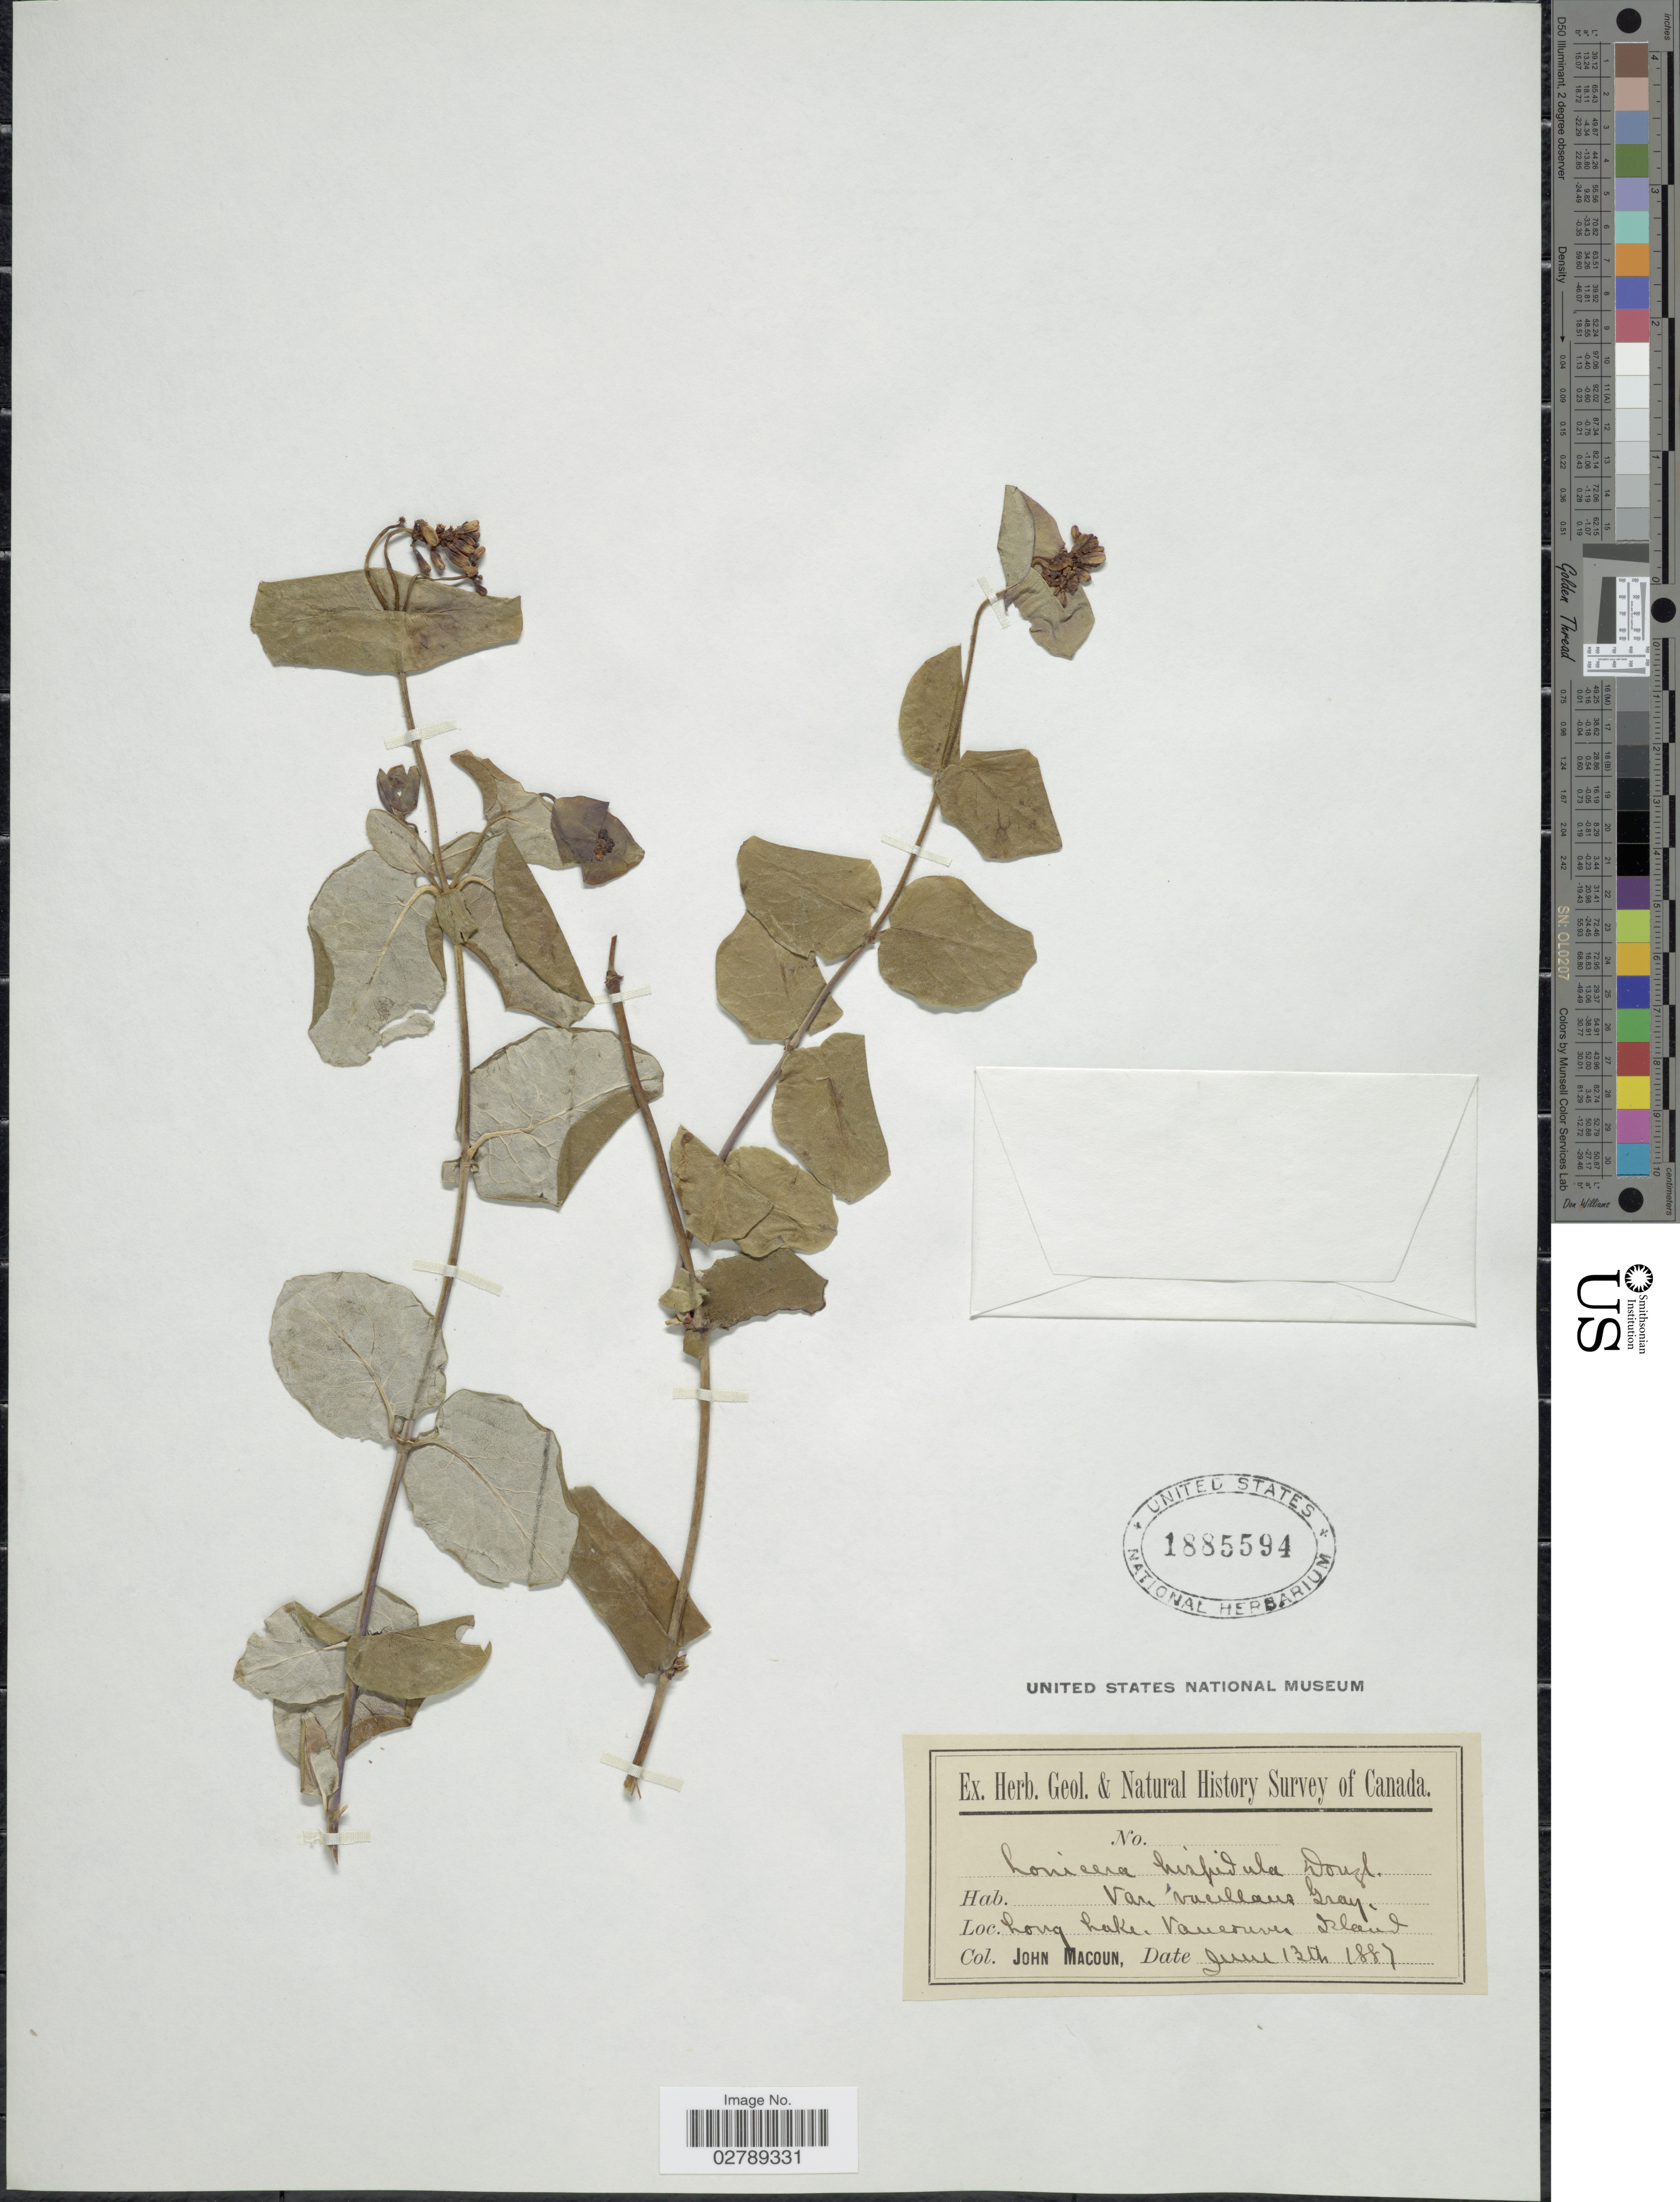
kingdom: Plantae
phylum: Tracheophyta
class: Magnoliopsida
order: Dipsacales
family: Caprifoliaceae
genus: Lonicera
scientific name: Lonicera hispidula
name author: Douglas ex Lindl.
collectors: J. Macoun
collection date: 1887-06-13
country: Canada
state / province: British Columbia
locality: Long Lake. Vancouver Island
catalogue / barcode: US 1885594